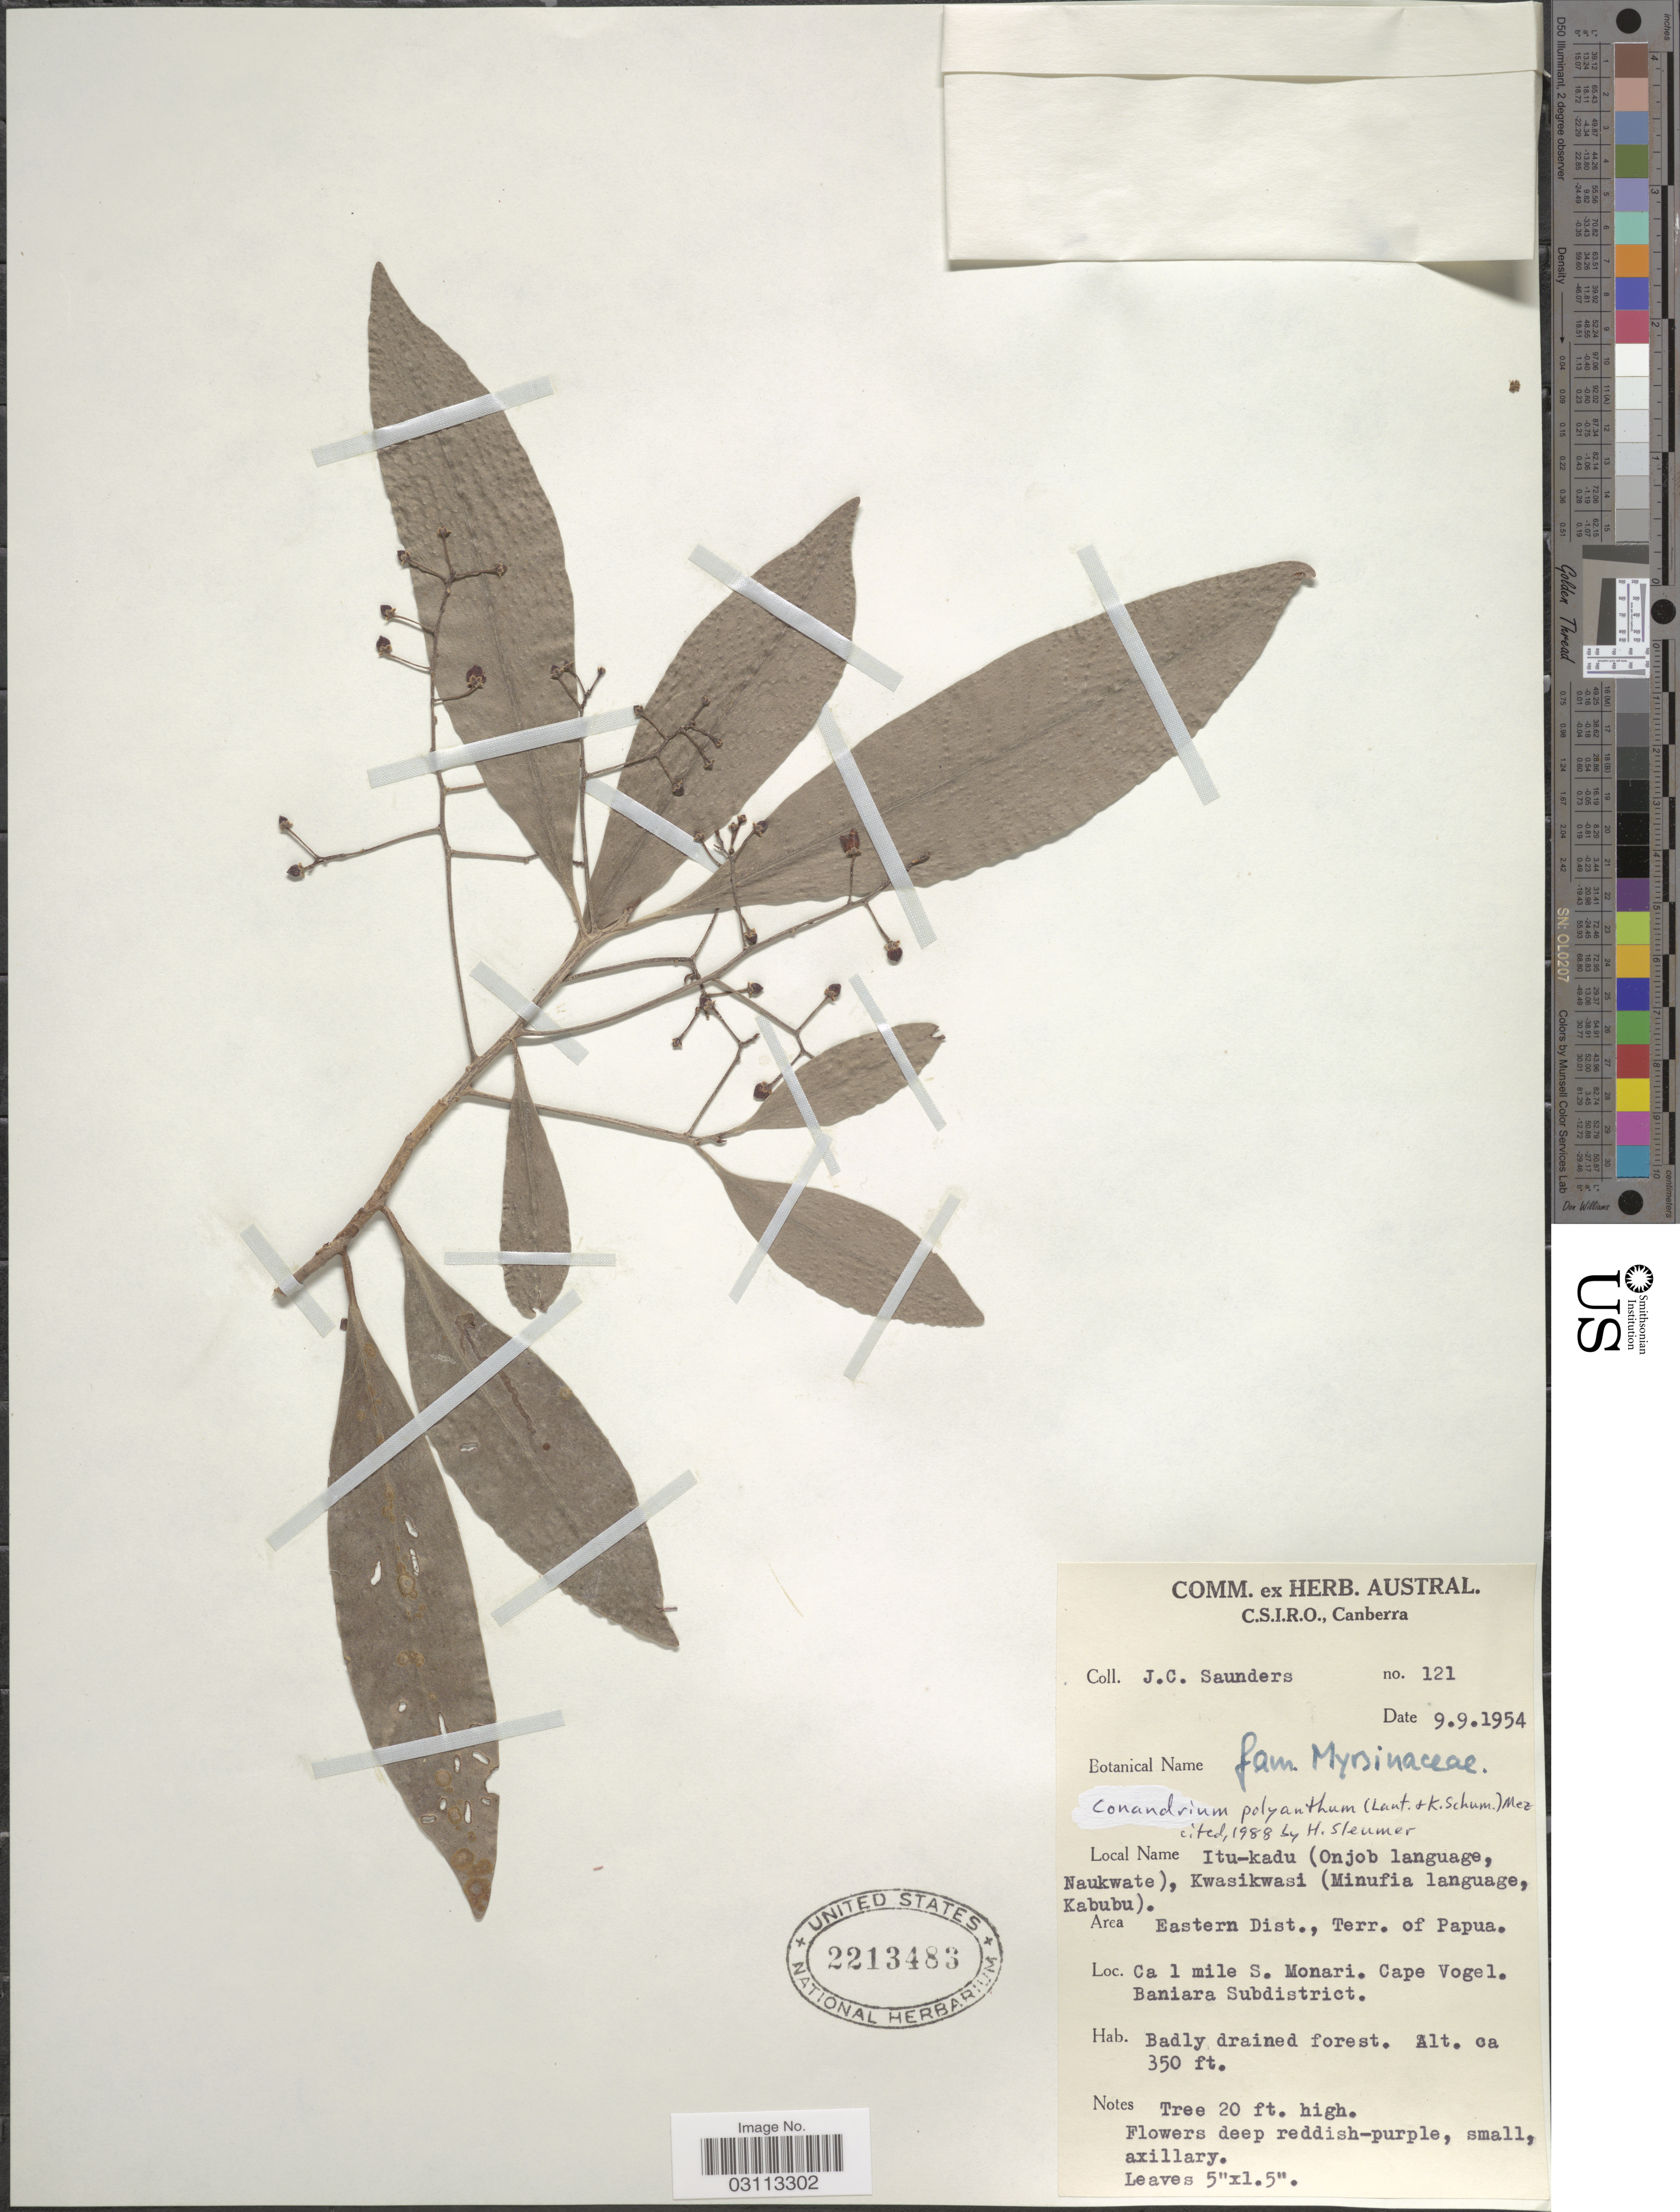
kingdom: Plantae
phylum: Tracheophyta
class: Magnoliopsida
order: Ericales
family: Primulaceae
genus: Conandrium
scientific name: Conandrium polyanthum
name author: (Lauterb. & K. Schum.) Mez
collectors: J. C. Saunders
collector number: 121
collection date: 1954-09-09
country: Papua New Guinea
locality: Area Eastern Dist., Terr. of Papua. Ca 1 mile S. Monari. Cape Vogel. Baniara Subdistrict.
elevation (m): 107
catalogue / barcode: US 2213483